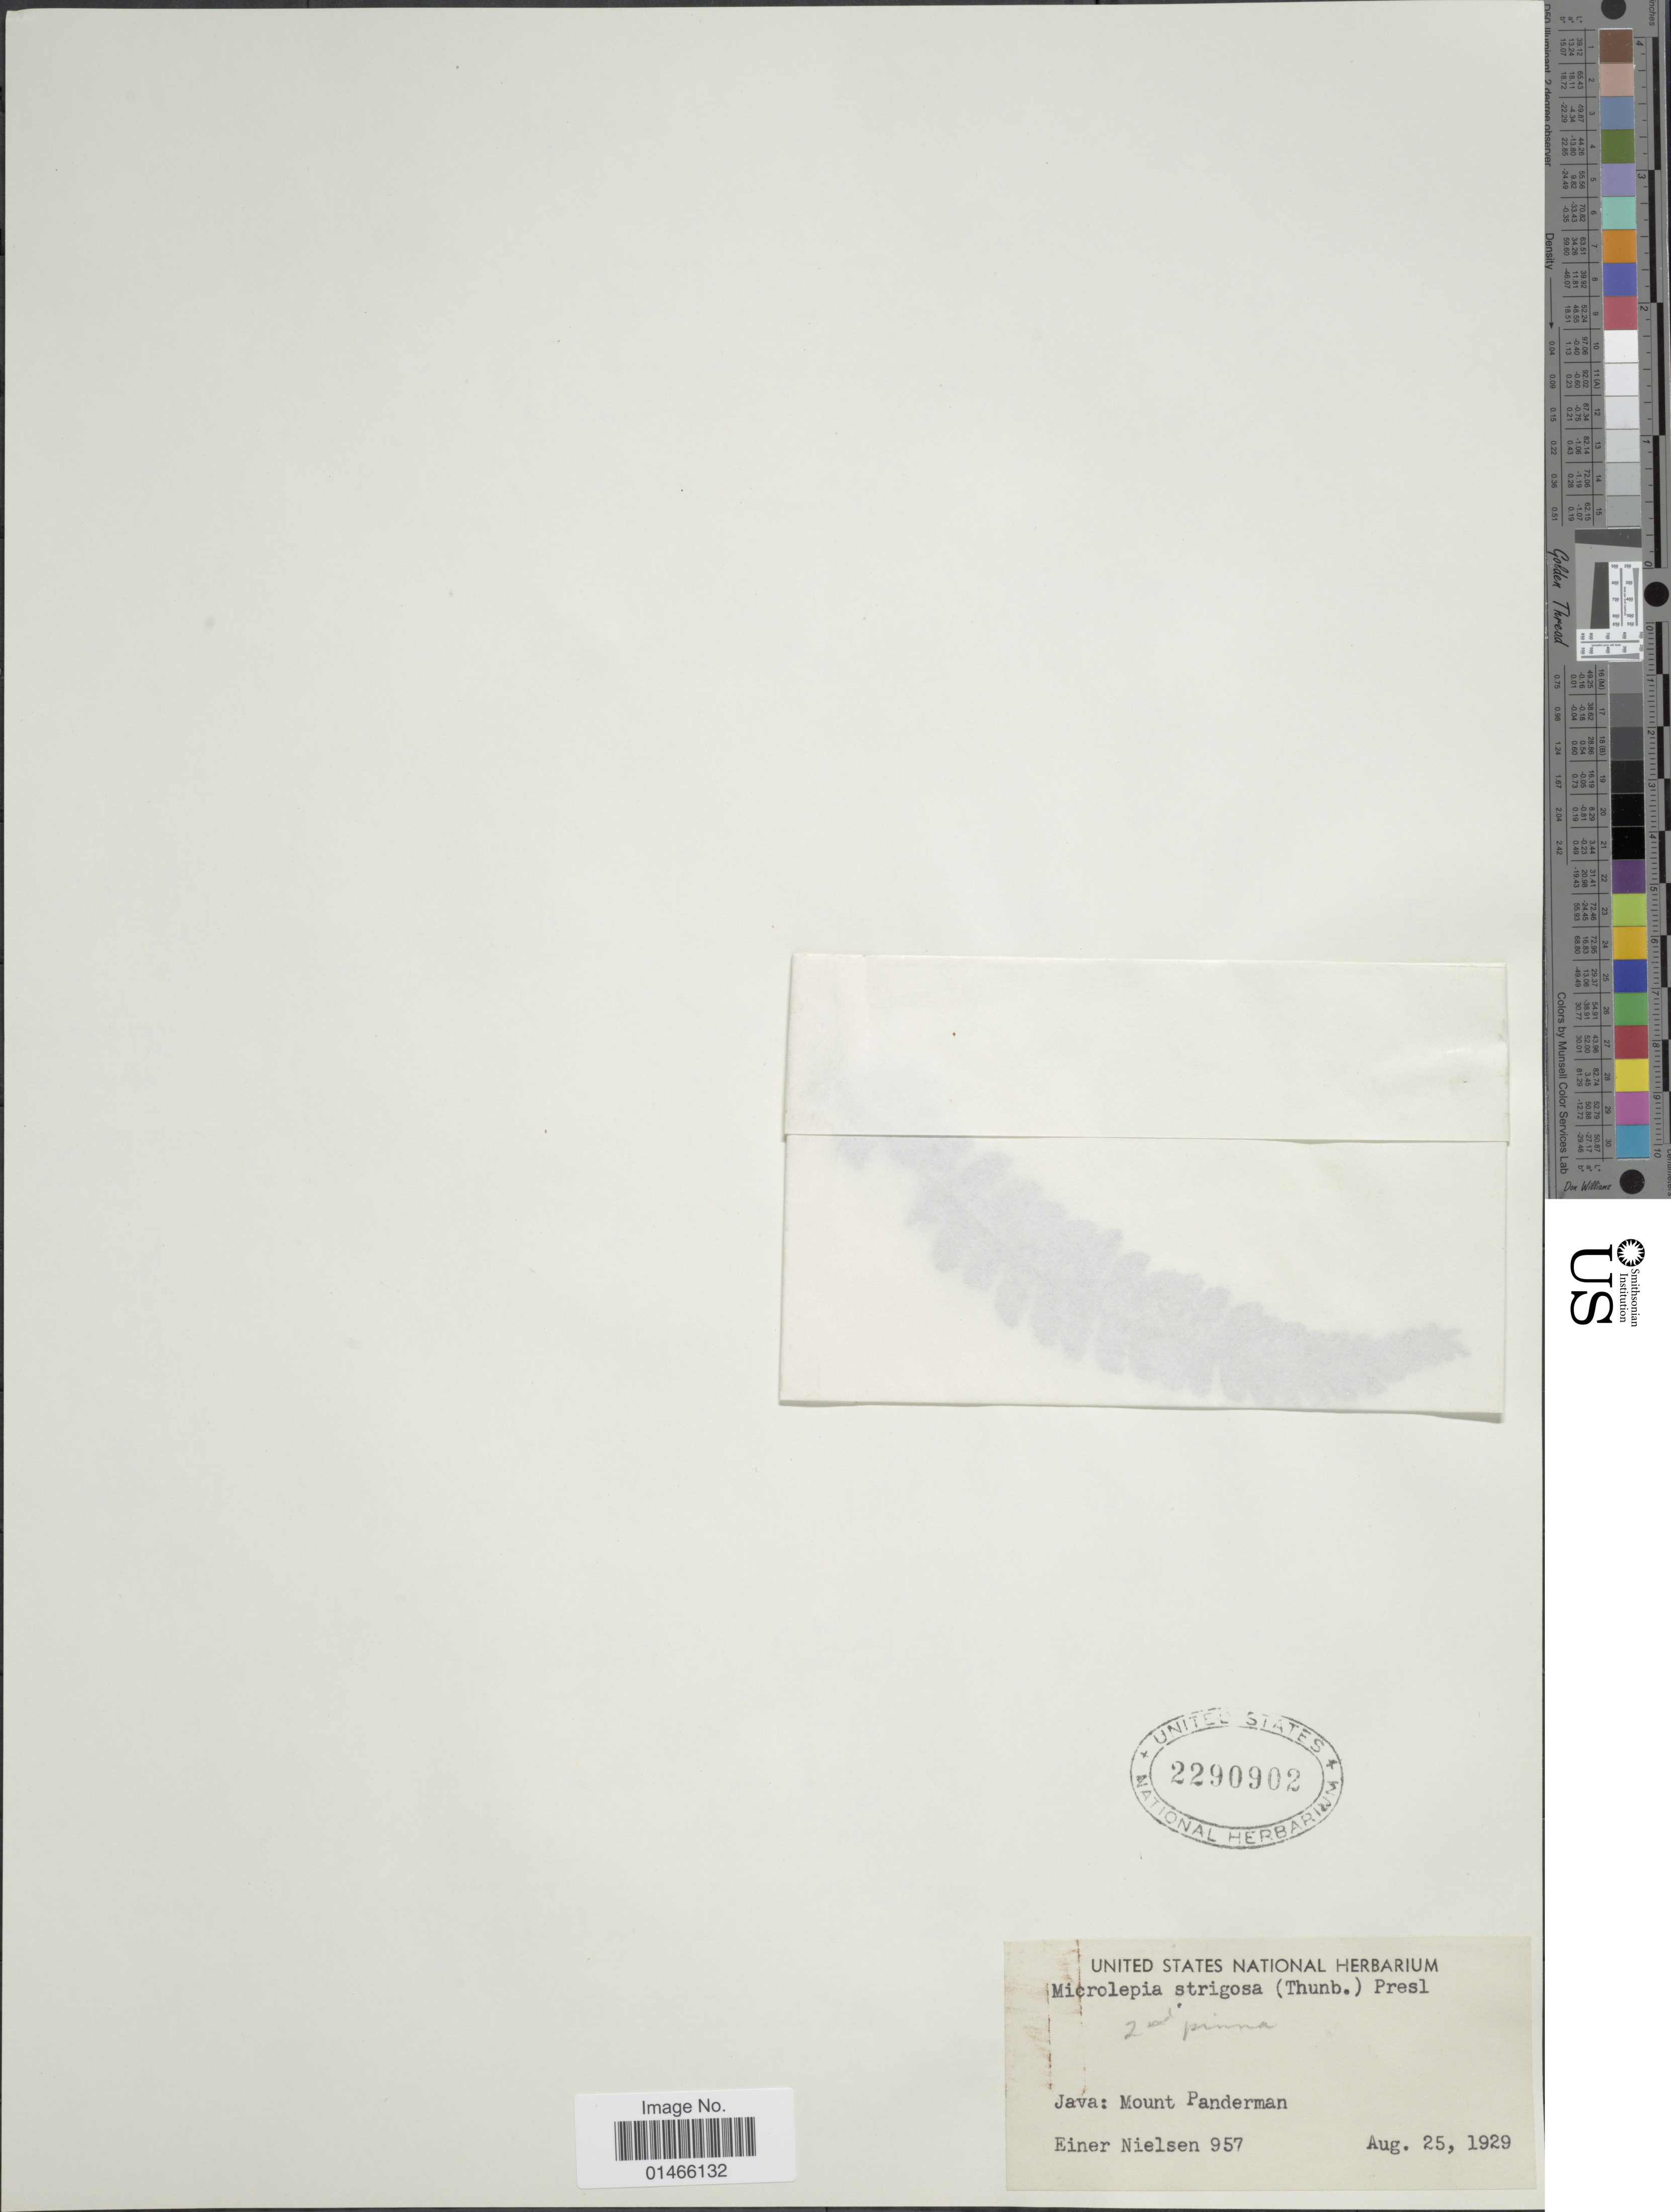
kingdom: Plantae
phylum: Tracheophyta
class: Polypodiopsida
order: Polypodiales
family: Dennstaedtiaceae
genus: Microlepia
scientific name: Microlepia strigosa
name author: (Thunb.) J. Presl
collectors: E. Nielsen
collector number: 957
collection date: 1929-08-25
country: Indonesia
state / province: Java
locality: Mount Panderman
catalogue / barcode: US 2290902